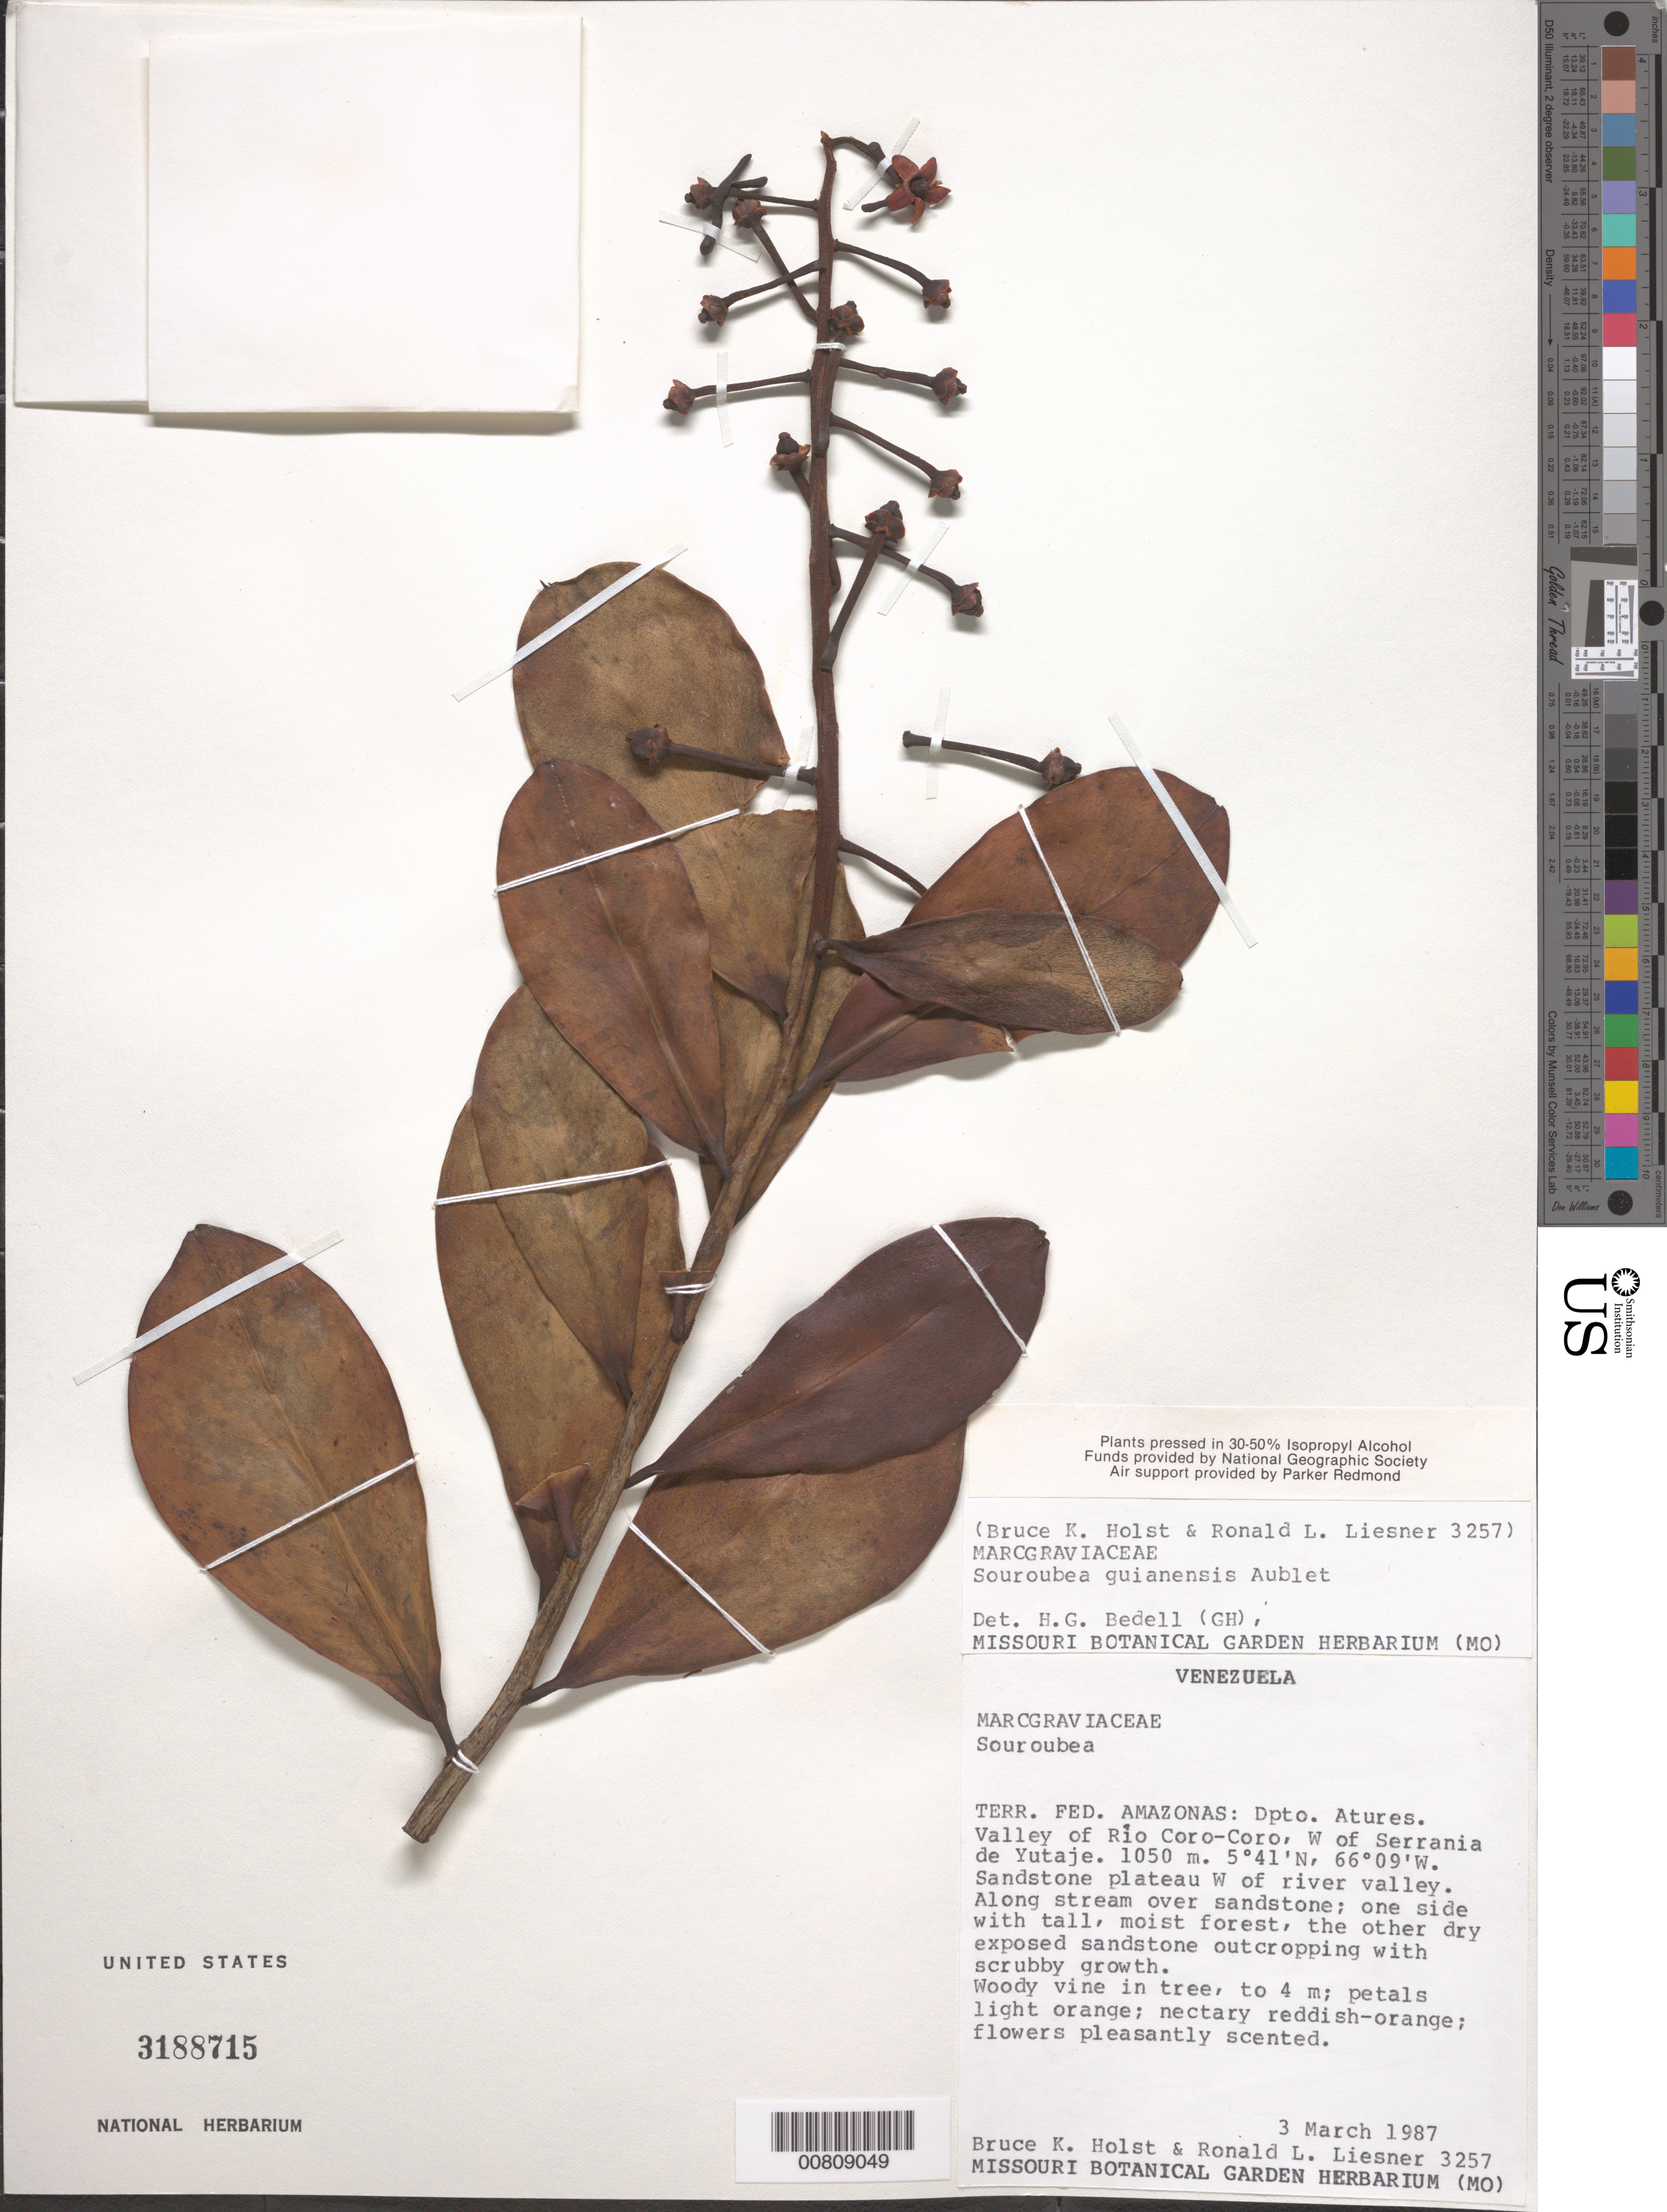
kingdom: Plantae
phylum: Tracheophyta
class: Magnoliopsida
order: Ericales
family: Marcgraviaceae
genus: Souroubea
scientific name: Souroubea guianensis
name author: Aubl.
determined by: Bedell, H. G.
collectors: B. Holst & R. L. Liesner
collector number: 3257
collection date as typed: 3-Mar-87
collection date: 1987-03-03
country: Venezuela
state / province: Amazonas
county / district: Atures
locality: Río Coro-Coro valley, W of Serrania de Yutajé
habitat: Along stream over sandstone; one side with tall moist forest, the other dry exposed sandstone outcropping with scrubby growth.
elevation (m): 1050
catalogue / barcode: US 3188715